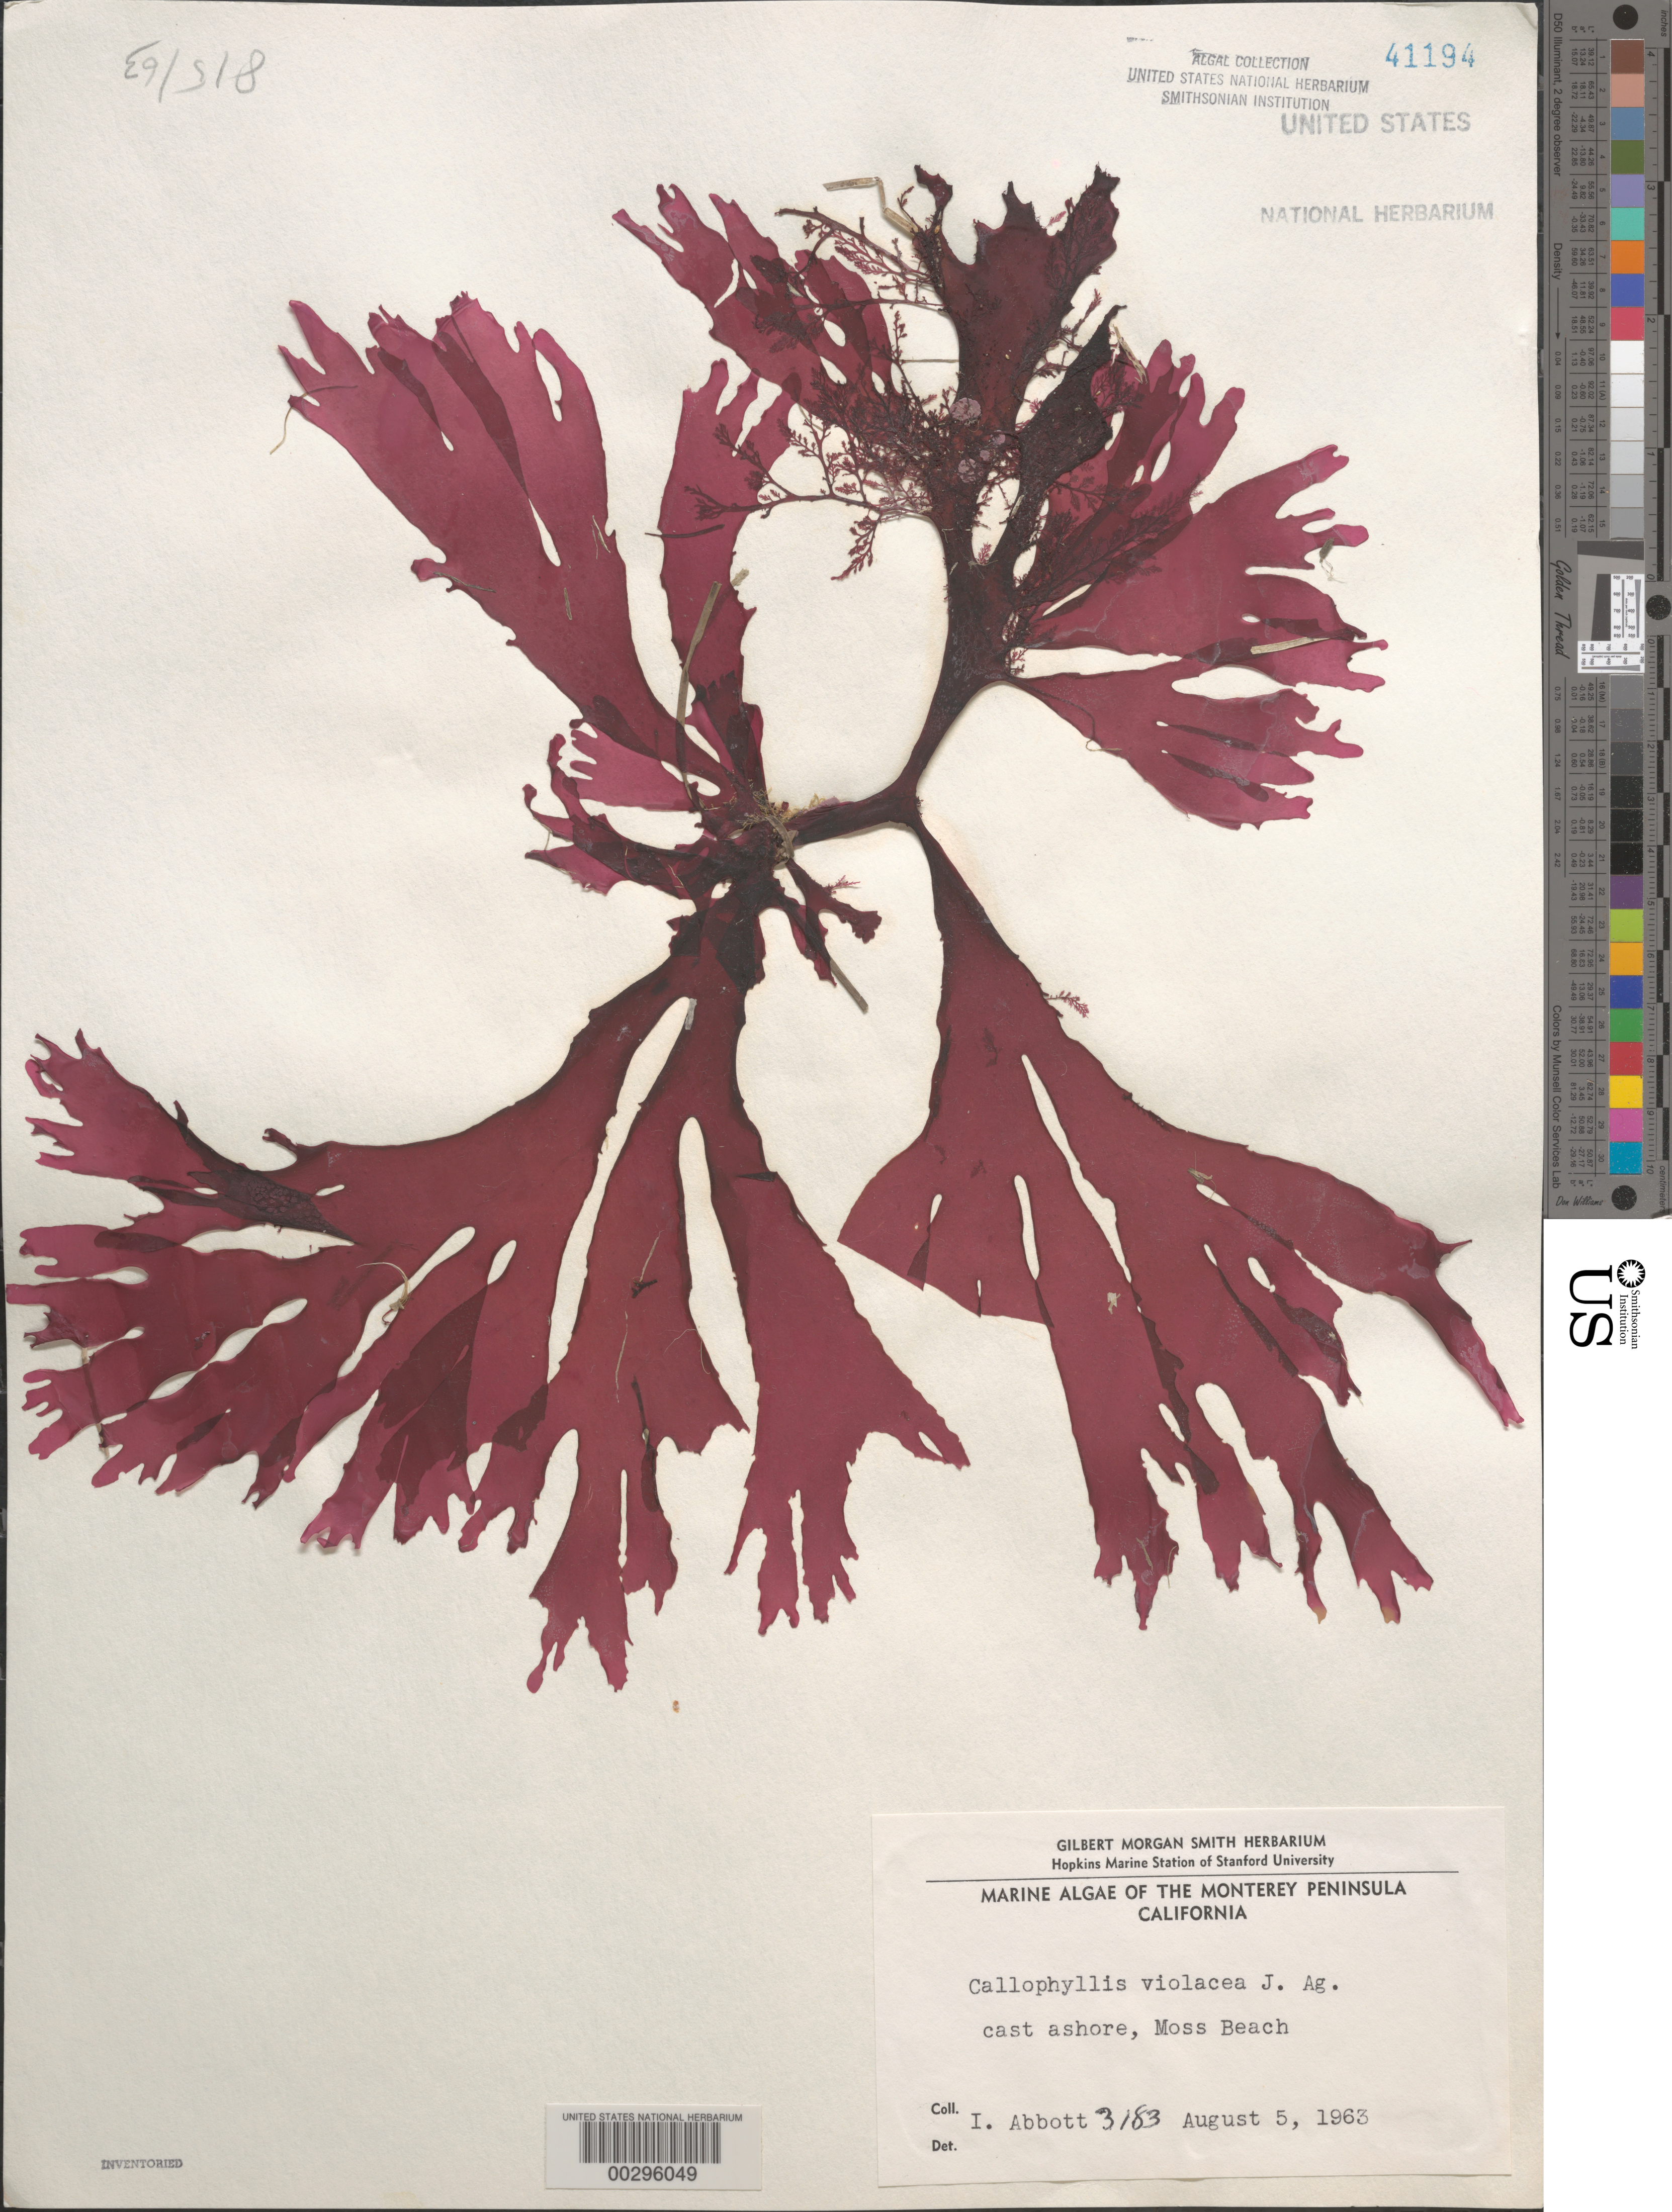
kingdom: Plantae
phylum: Rhodophyta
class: Florideophyceae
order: Gigartinales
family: Kallymeniaceae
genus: Callophyllis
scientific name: Callophyllis violacea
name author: J. Agardh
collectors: I. A. Abbott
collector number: IAA 3183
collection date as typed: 05 Aug 1963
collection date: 1963-08-05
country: United States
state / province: California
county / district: Monterey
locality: Moss Beach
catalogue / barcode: US 41194